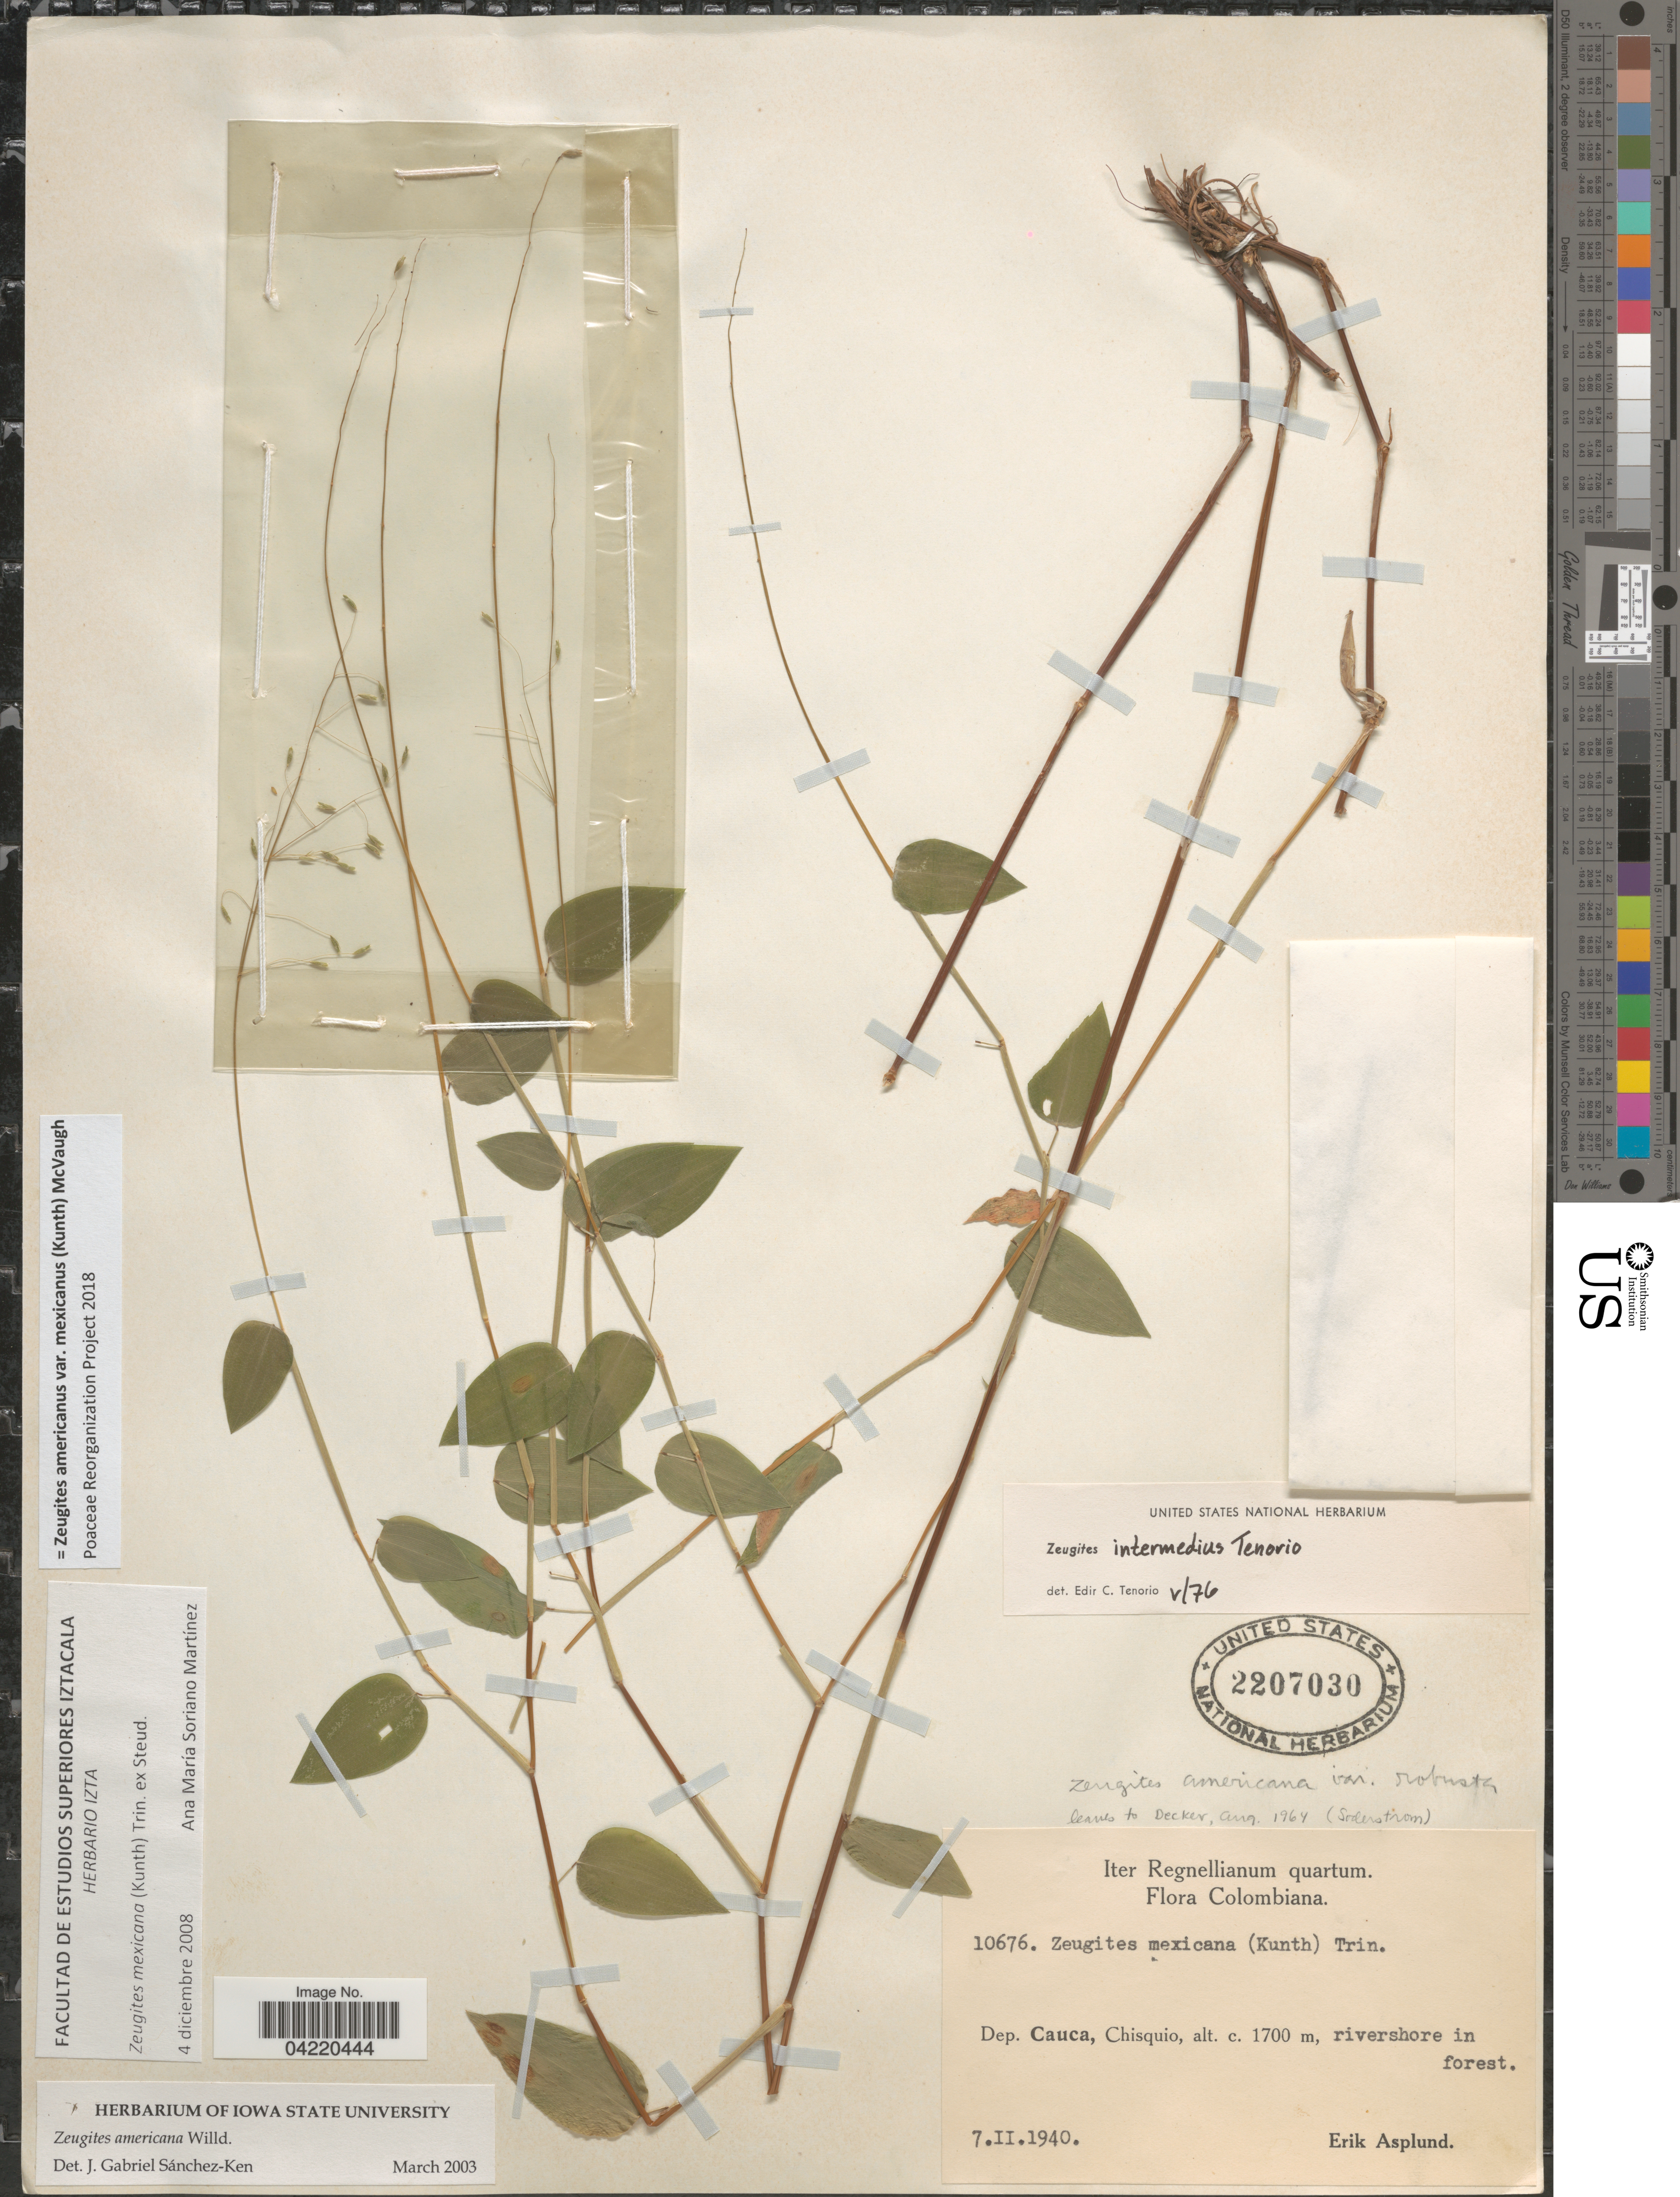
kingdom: Plantae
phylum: Tracheophyta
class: Liliopsida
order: Poales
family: Poaceae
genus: Zeugites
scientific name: Zeugites americanus var. mexicanus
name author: (Kunth) McVaugh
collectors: E. Asplund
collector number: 10676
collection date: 1940-02-07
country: Colombia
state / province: Cauca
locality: Iter Regnellianum quartum. Colombiana. Dep. Cauca, Chisquio, rivershore in forest.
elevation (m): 1700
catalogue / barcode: US 2207030